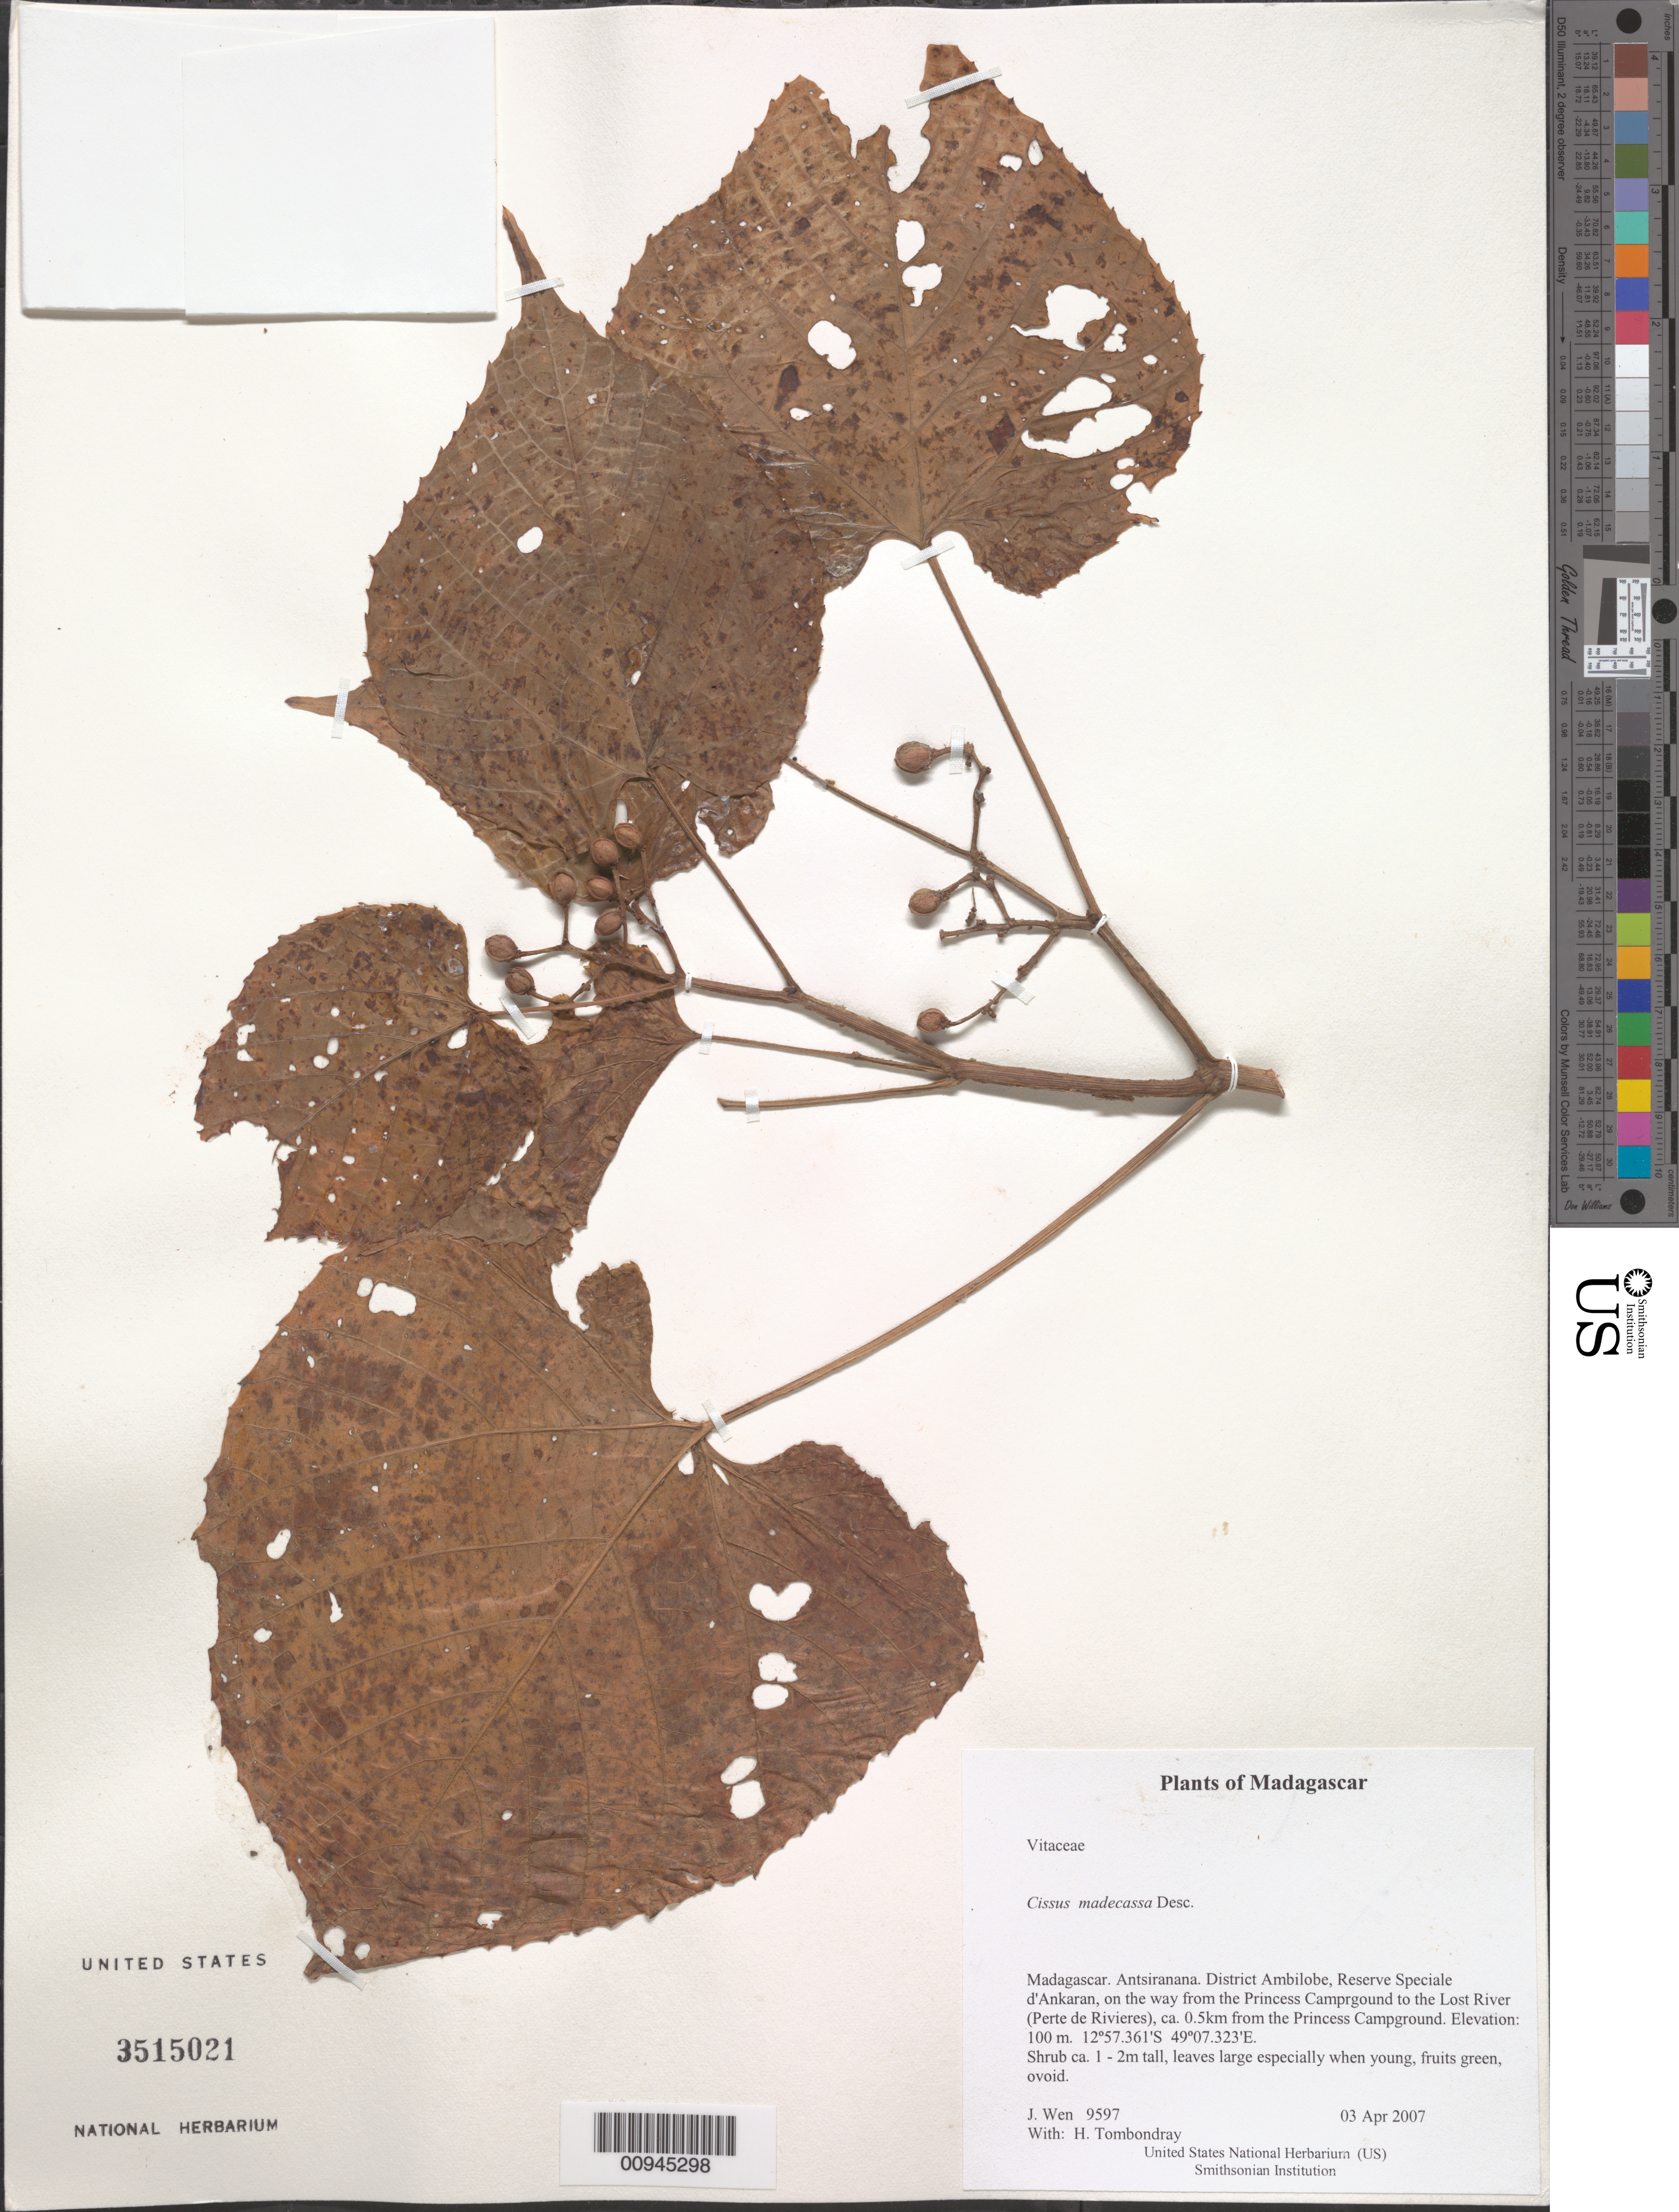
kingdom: Plantae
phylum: Tracheophyta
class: Magnoliopsida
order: Vitales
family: Vitaceae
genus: Cissus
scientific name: Cissus madecassa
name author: Desc.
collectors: J. Wen & H. Tombondray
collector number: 9597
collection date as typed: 03 Apr 2007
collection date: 2007-04-03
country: Madagascar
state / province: Diana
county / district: Ambilobe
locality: District Ambilobe, Reserve Speciale d'Ankaran, on the way from the Princess Camprgound to the Lost River (Perte de Rivieres), ca. 0.5km from the Princess Campground.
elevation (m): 100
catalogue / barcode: US 3515021